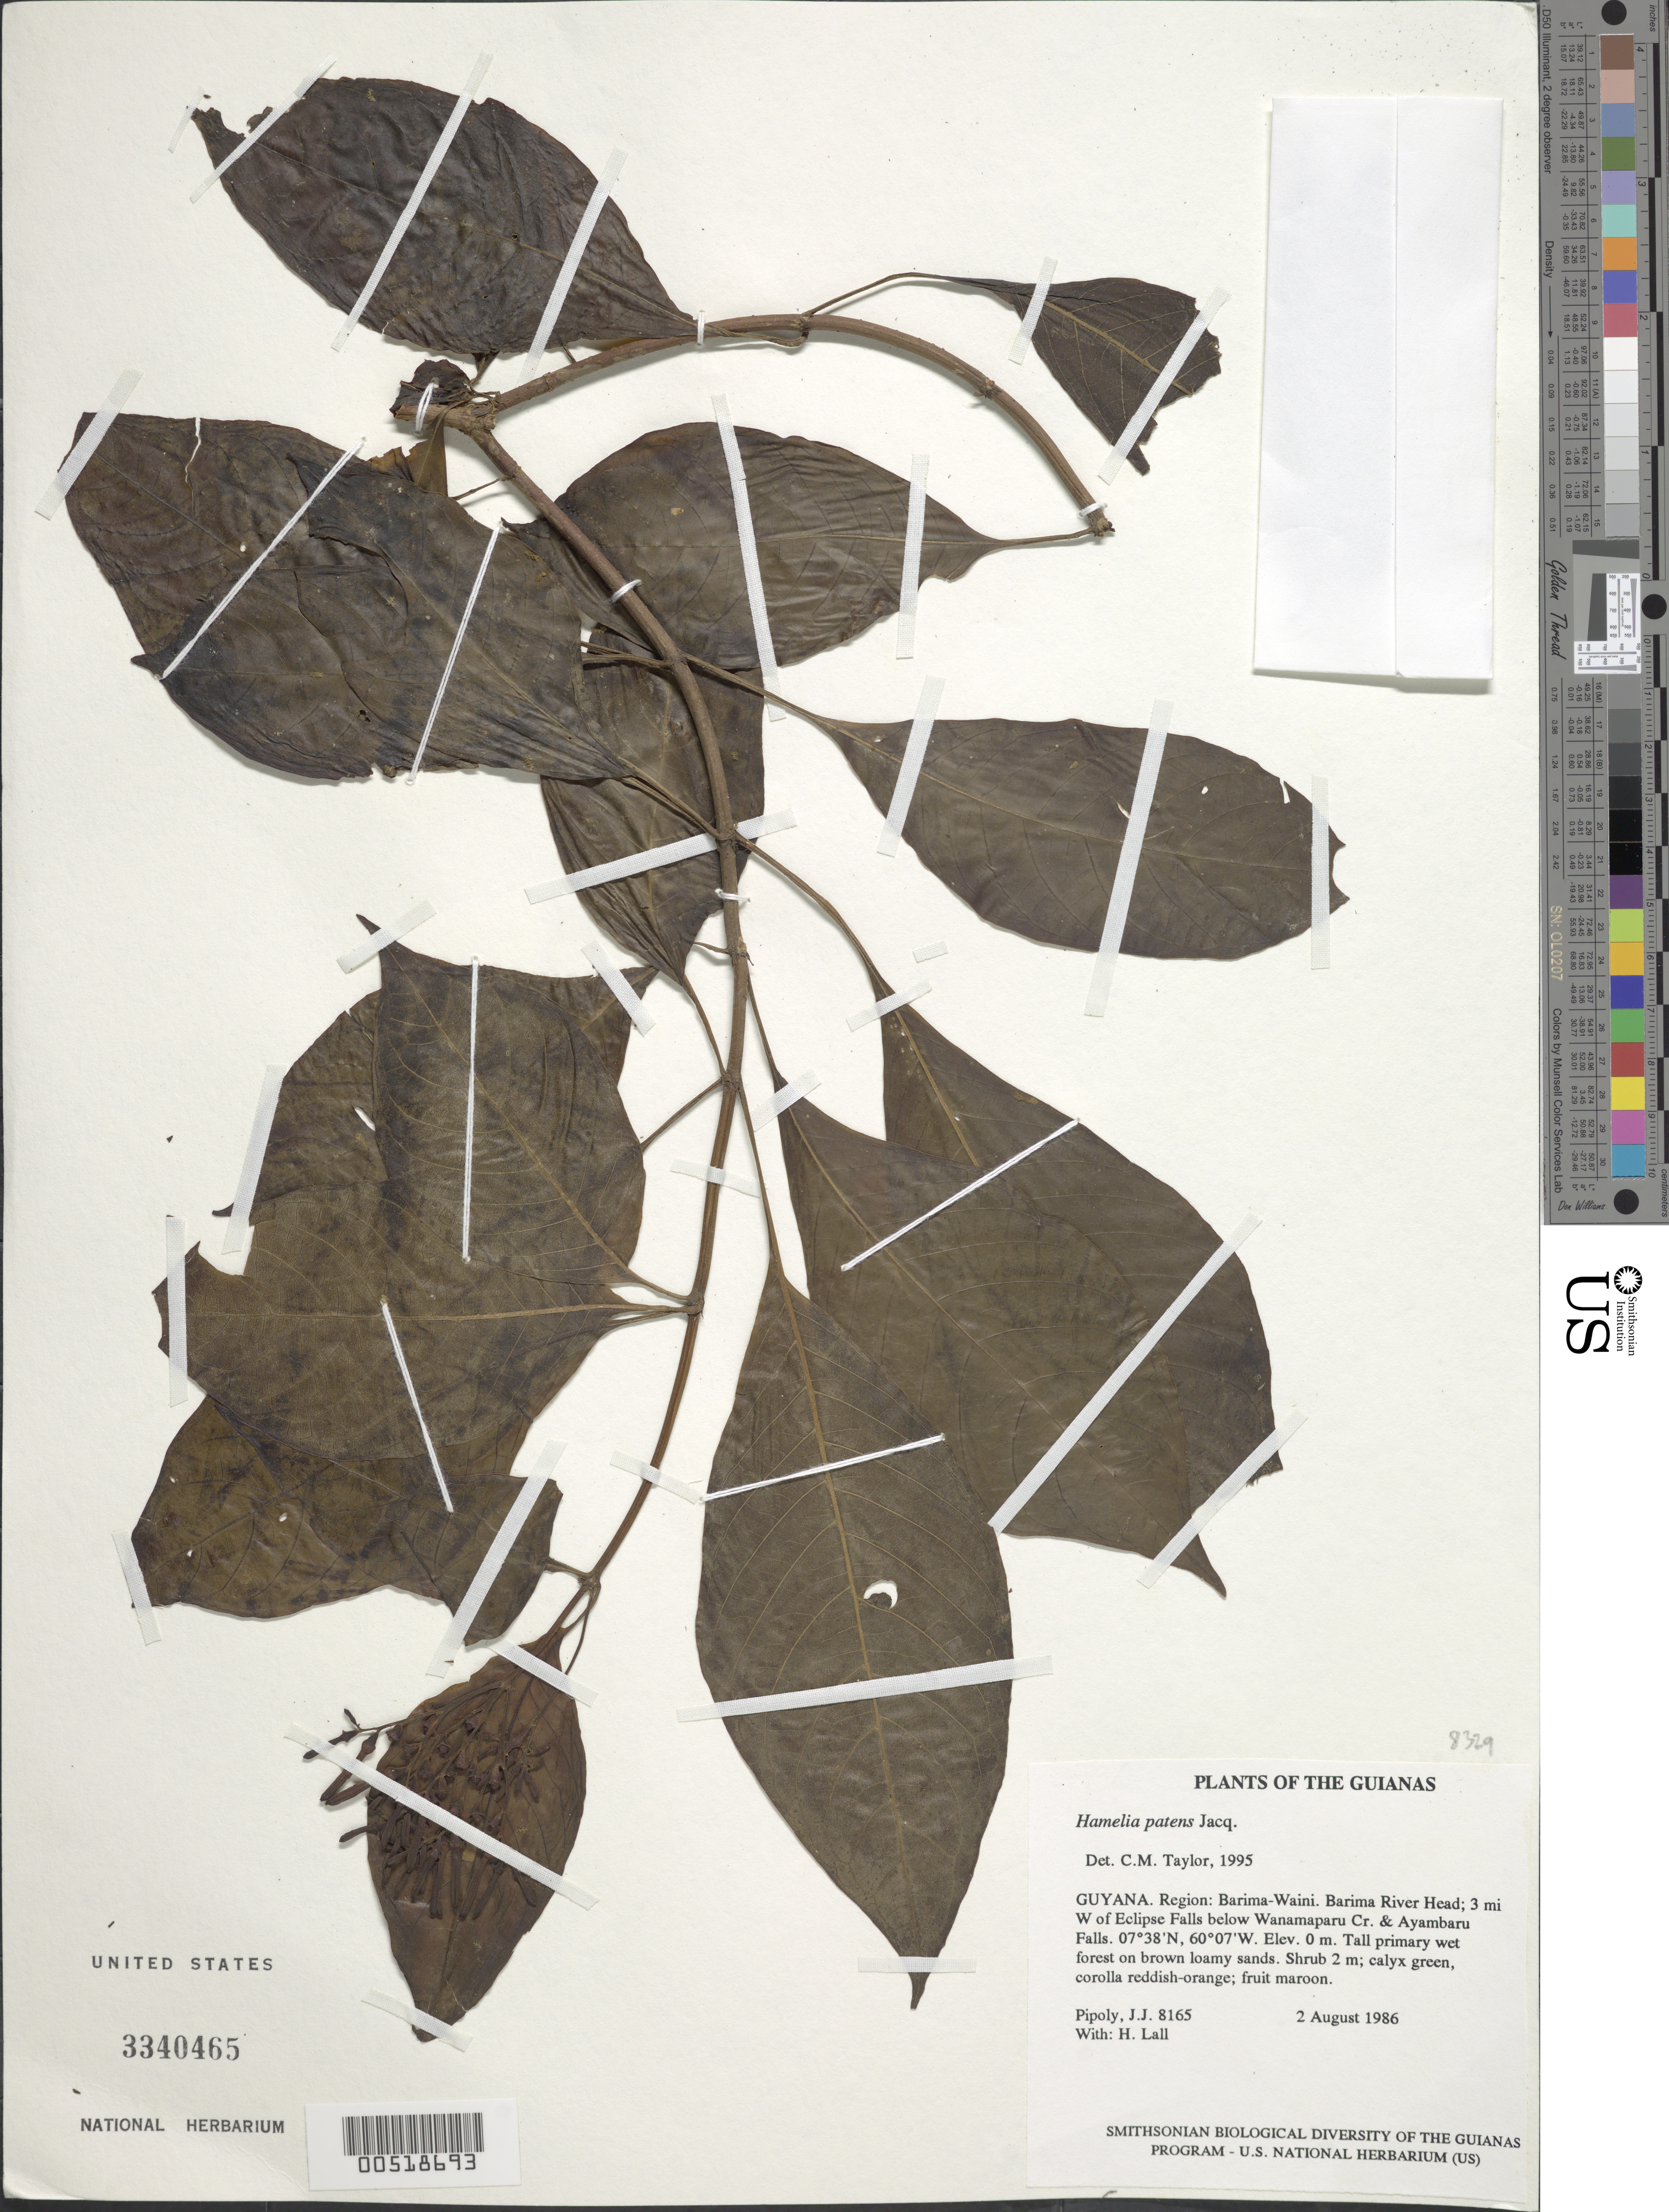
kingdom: Plantae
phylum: Tracheophyta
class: Magnoliopsida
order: Gentianales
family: Rubiaceae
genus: Hamelia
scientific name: Hamelia patens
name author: Jacq.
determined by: Taylor, Charlotte M.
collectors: J. J. Pipoly & H. Lall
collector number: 8165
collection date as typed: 2 August 1986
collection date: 1986-08-02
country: Guyana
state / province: Barima-Waini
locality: Barima River head; 3 mi W of Eclipse Falls below Wanamaparu Cr. & Ayambaru Falls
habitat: Tall primary wet forest on brown loamy sands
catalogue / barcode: US 3340465